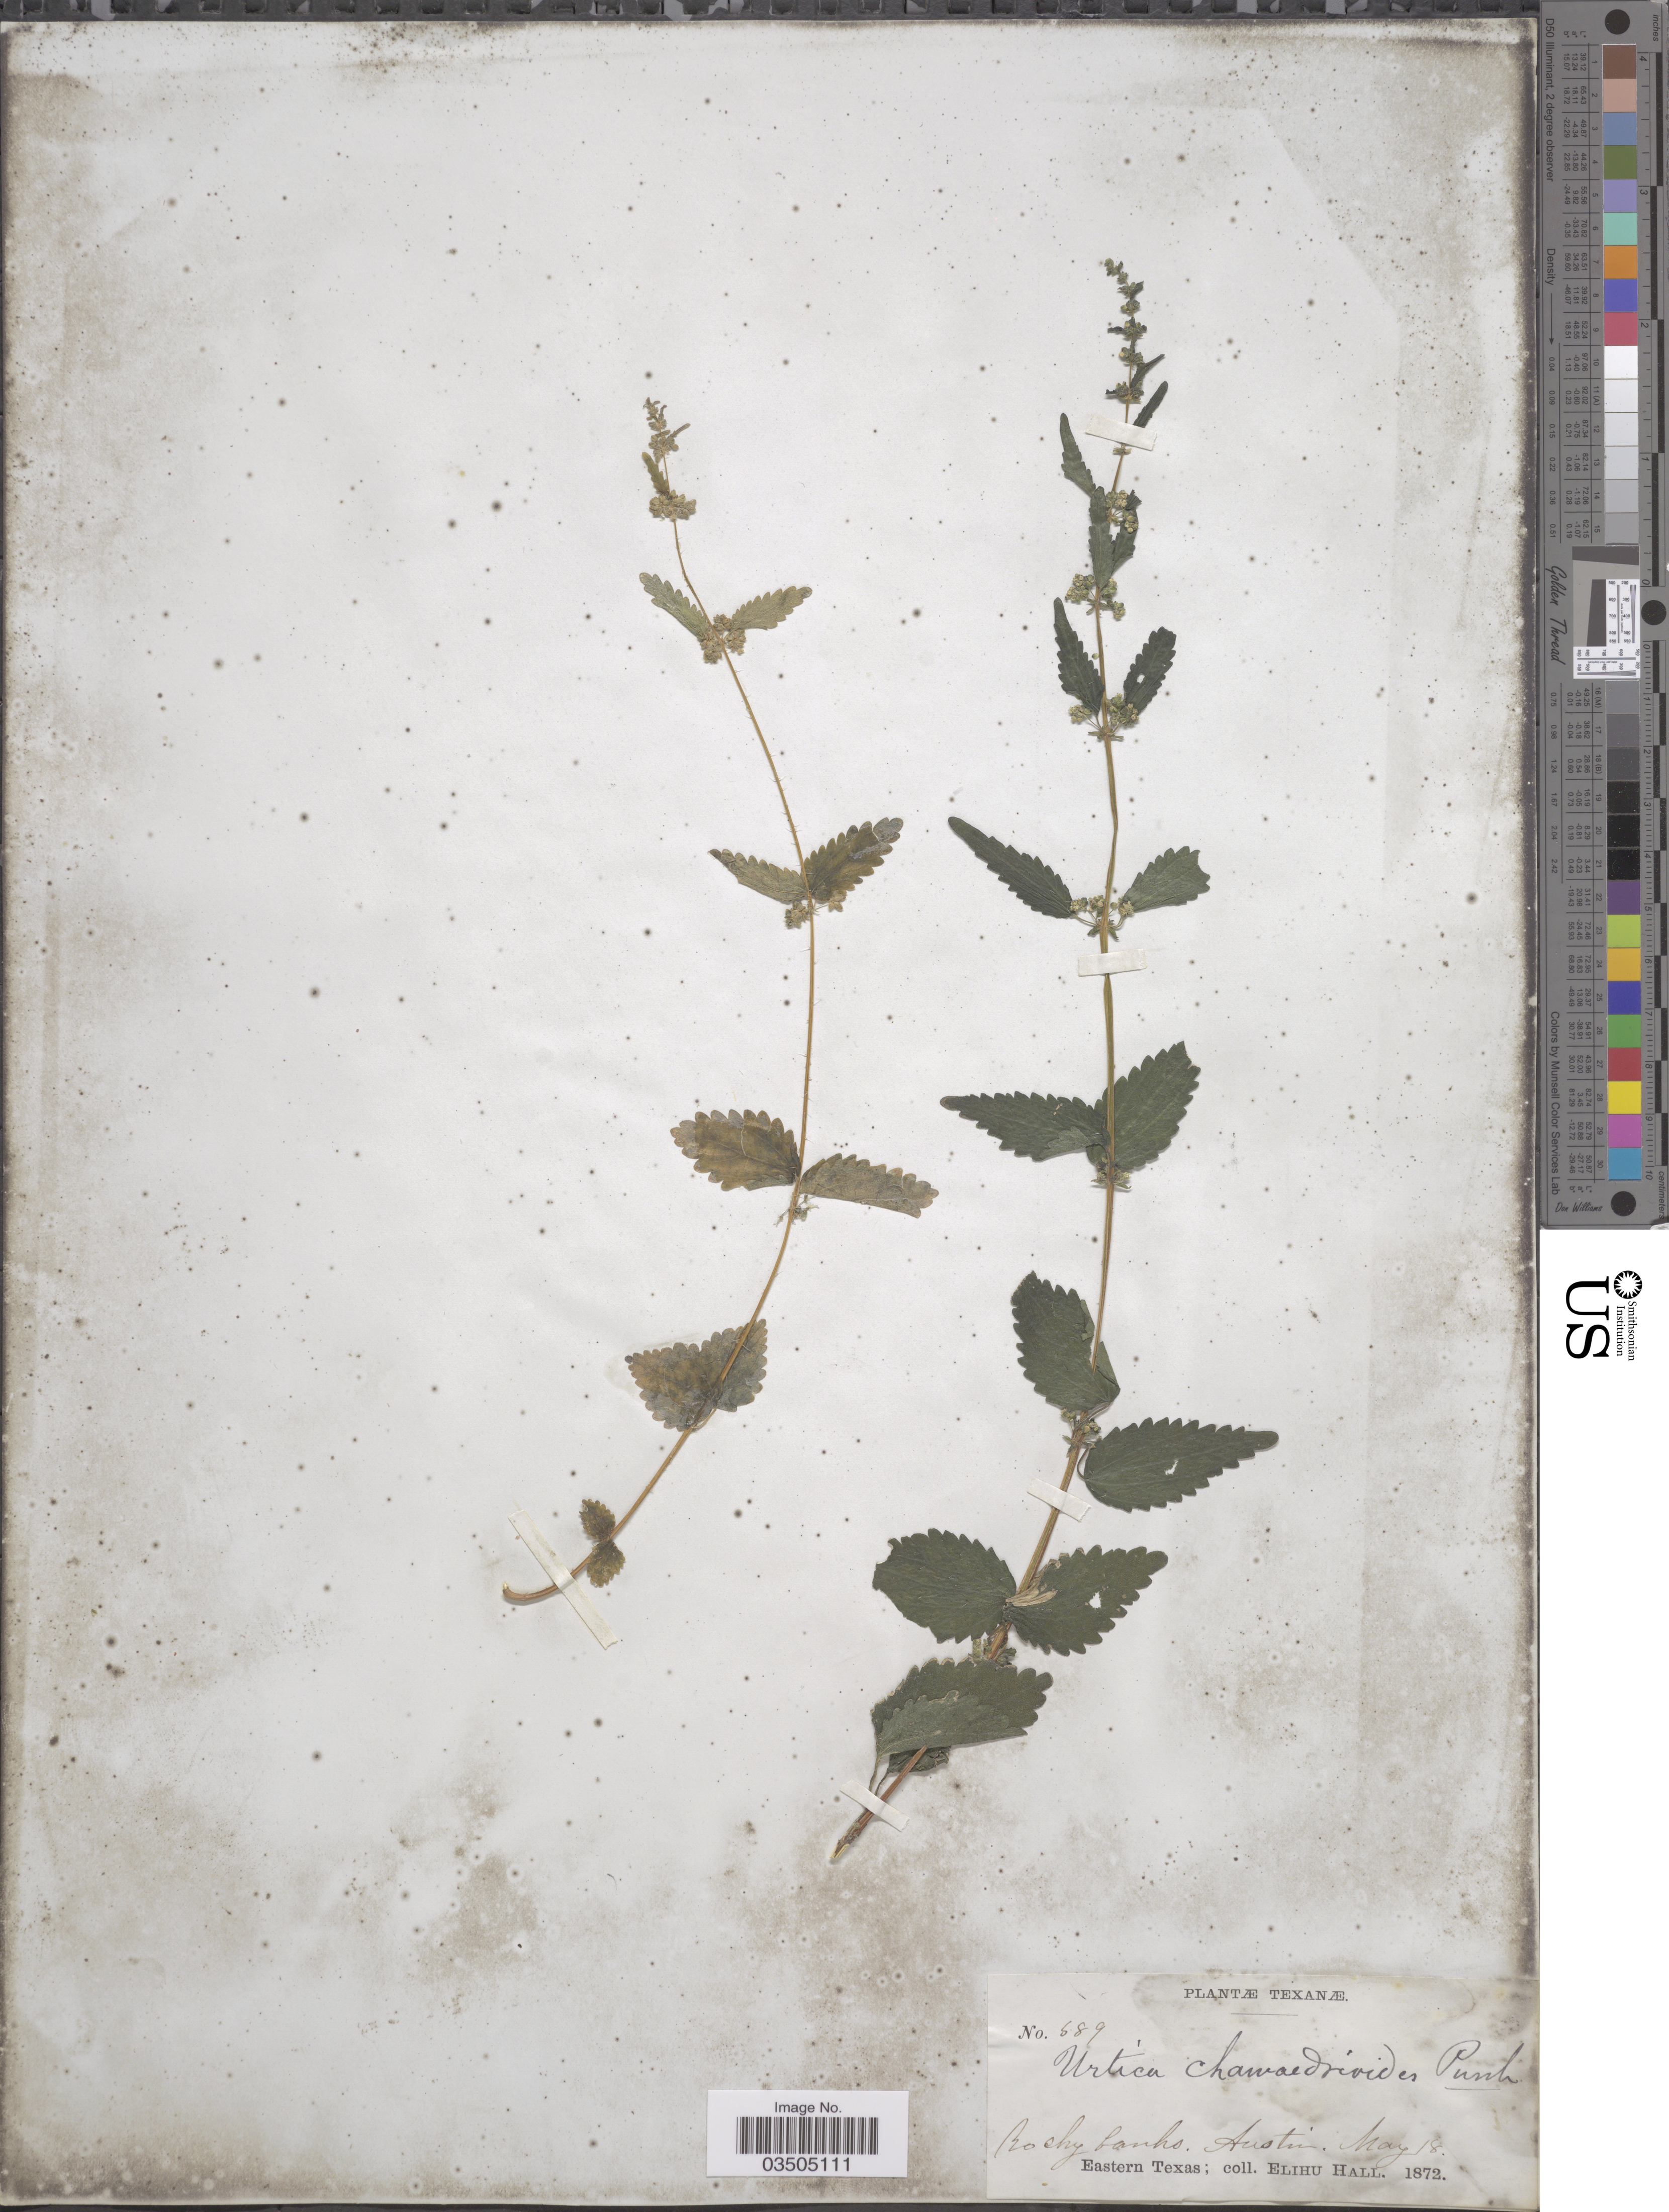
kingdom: Plantae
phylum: Tracheophyta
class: Magnoliopsida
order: Rosales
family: Urticaceae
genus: Urtica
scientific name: Urtica chamaedryoides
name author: Pursh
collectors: E. Hall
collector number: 589*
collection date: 1872-05-18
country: United States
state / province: Texas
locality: Austin, Eastern Texas.